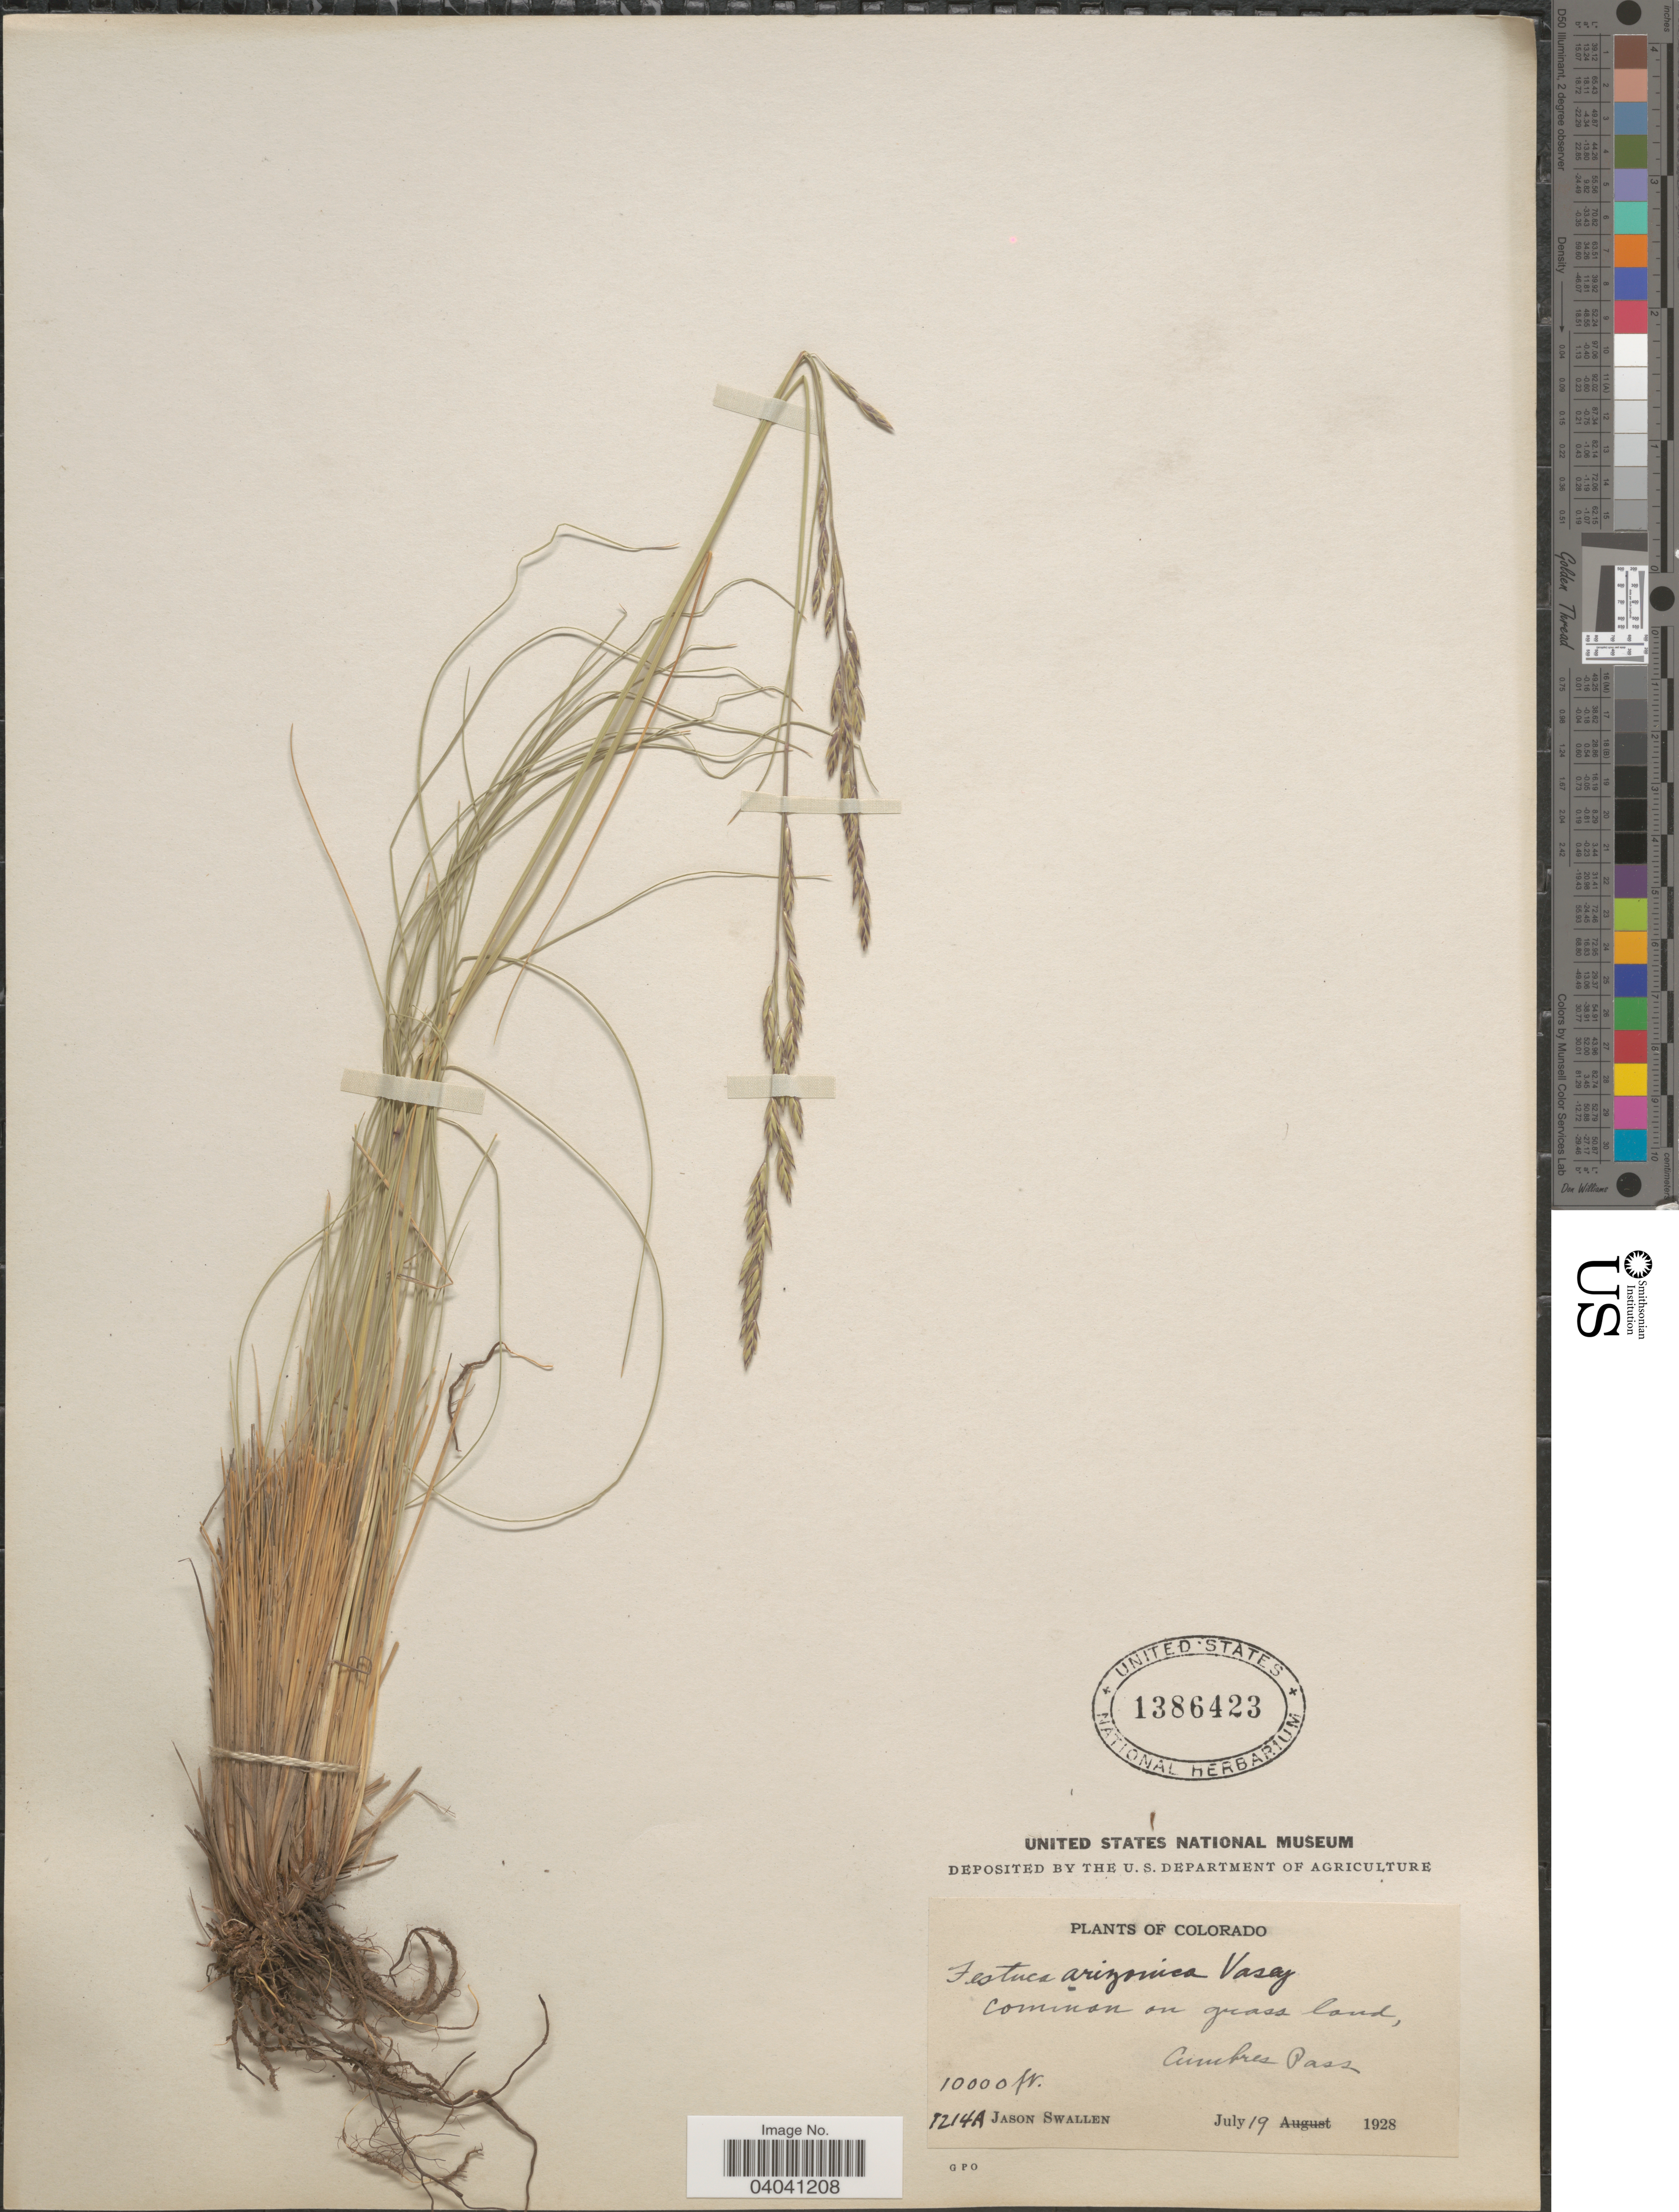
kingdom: Plantae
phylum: Tracheophyta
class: Liliopsida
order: Poales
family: Poaceae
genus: Festuca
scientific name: Festuca arizonica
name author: Vasey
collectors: J. R. Swallen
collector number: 1214A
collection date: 1928-07-19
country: United States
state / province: Colorado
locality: Common on grass land, Cumbres Pass.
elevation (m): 3048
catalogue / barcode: US 1386423